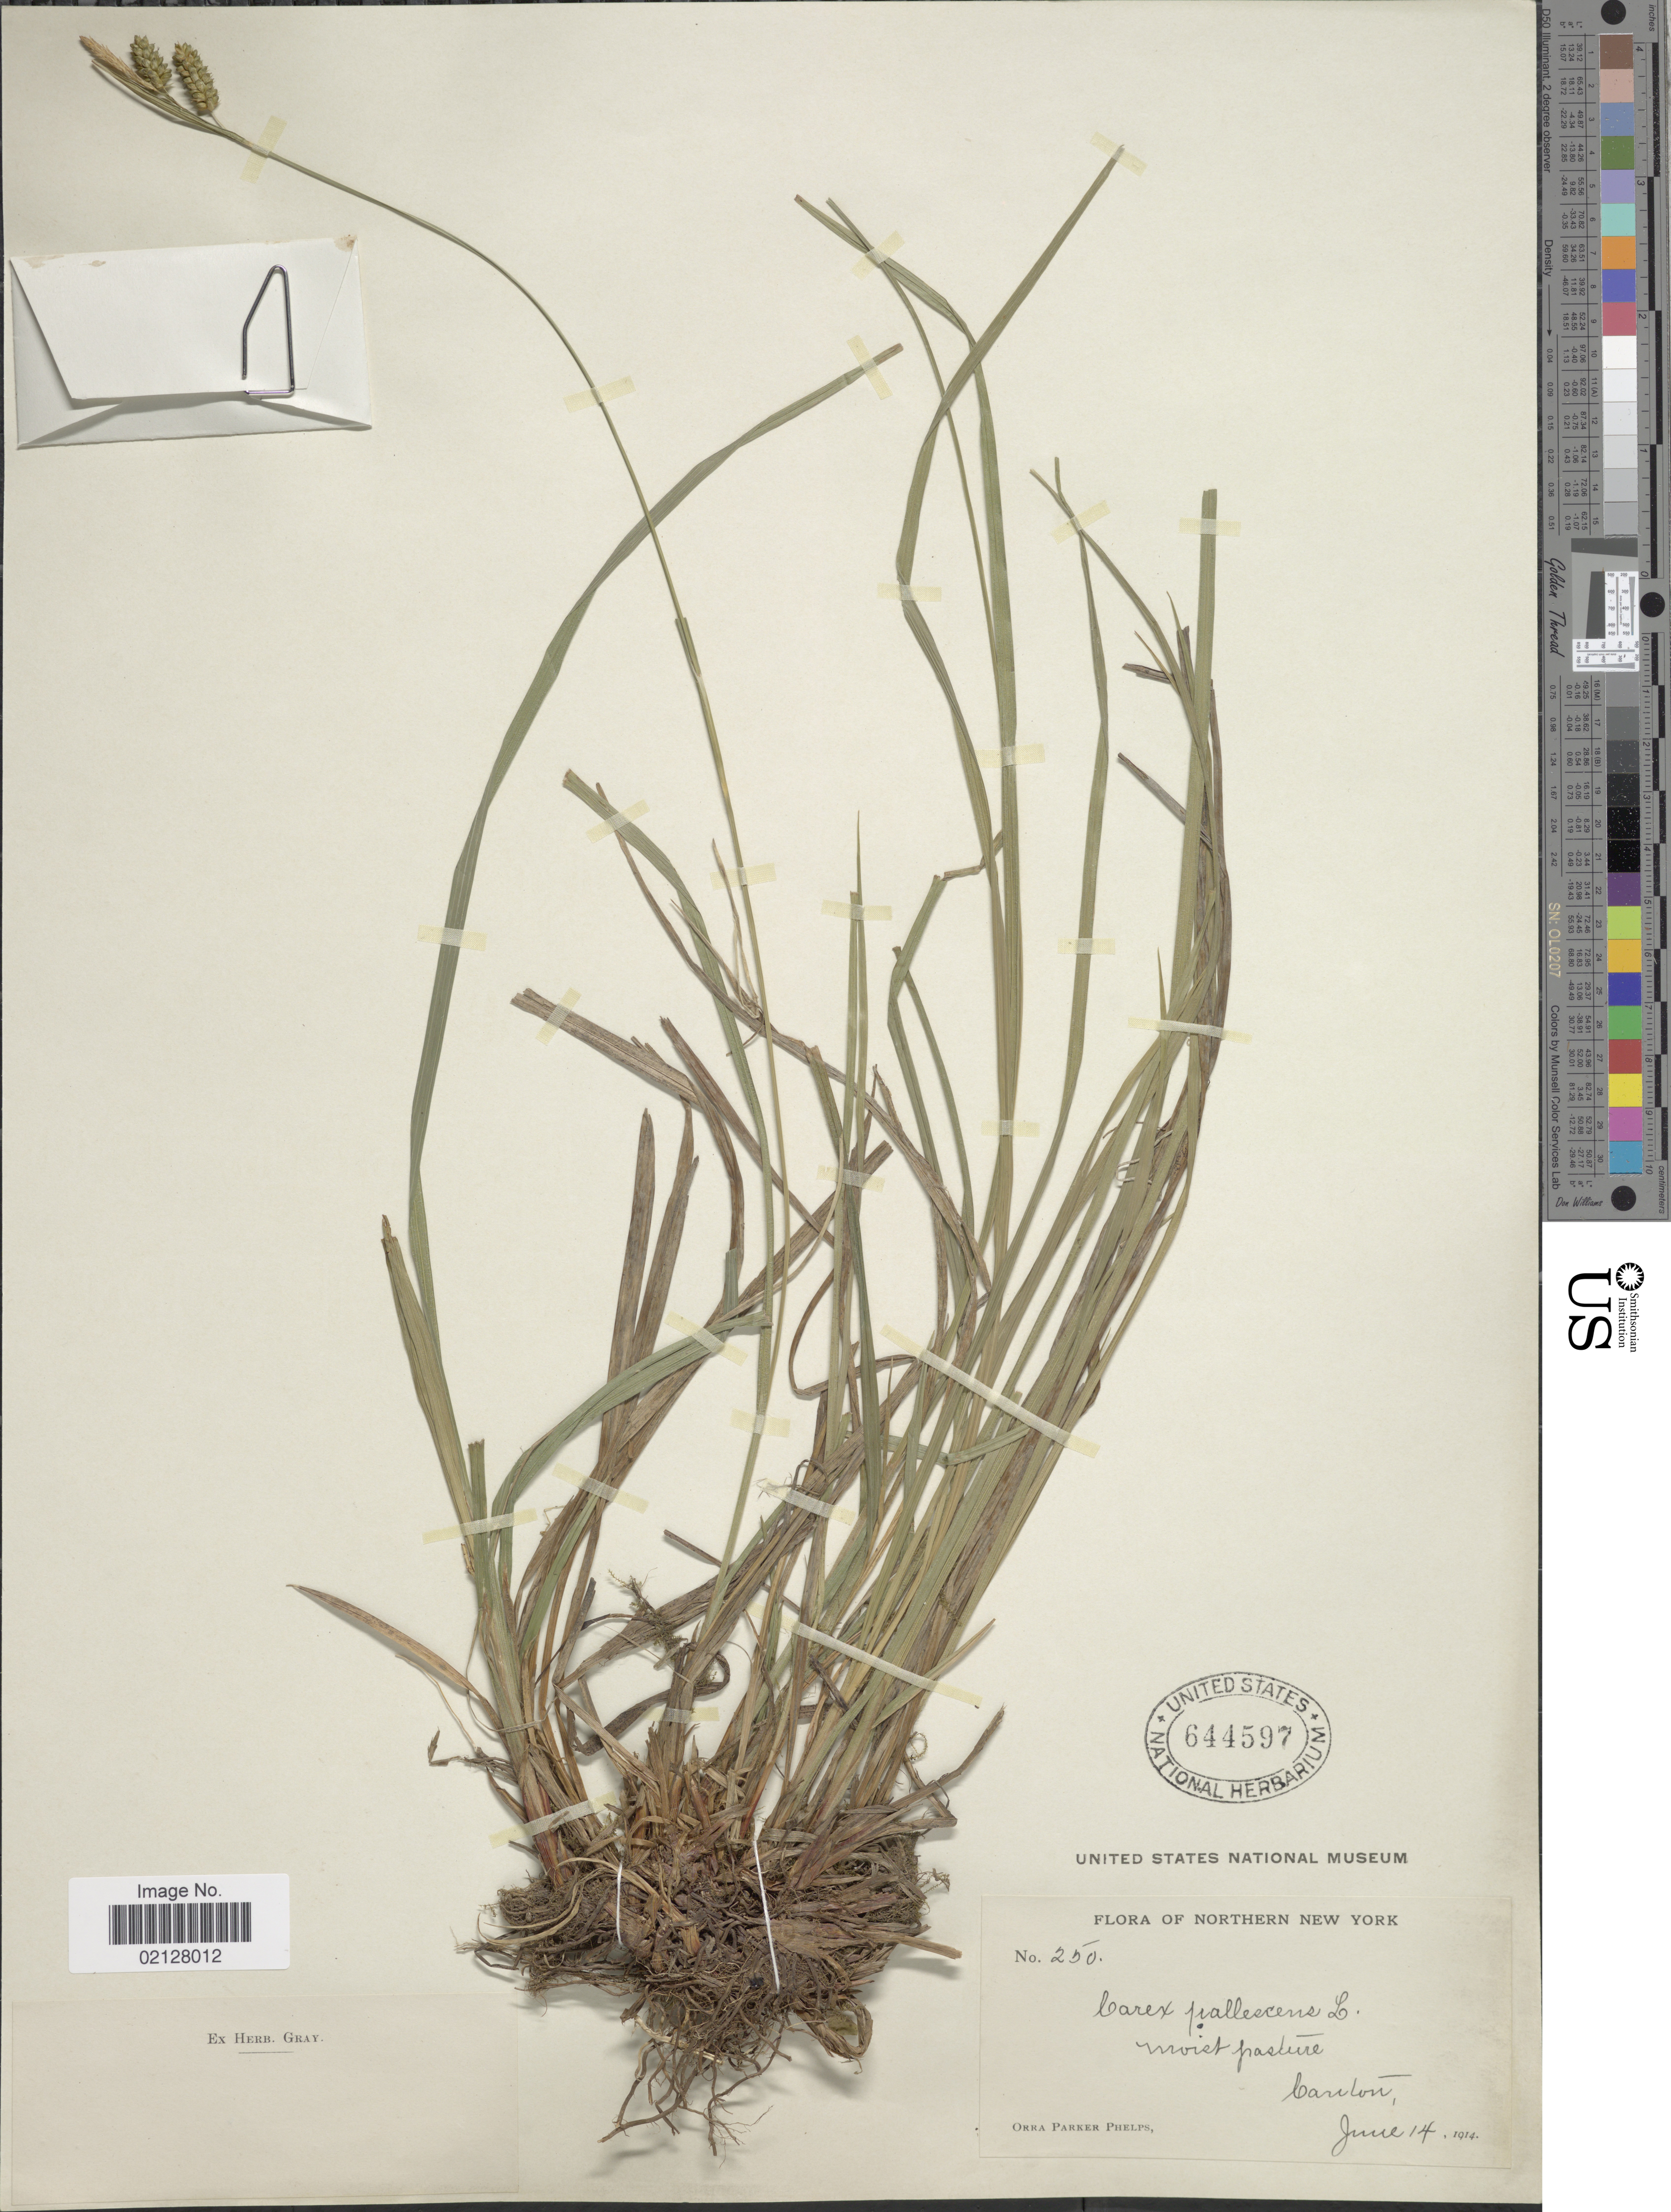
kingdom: Plantae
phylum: Tracheophyta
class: Liliopsida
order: Poales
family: Cyperaceae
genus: Carex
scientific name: Carex pallescens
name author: L.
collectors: O. P. Phelps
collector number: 250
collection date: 1914-06-14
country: United States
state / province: New York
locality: Northern New York. Canton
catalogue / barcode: US 644597